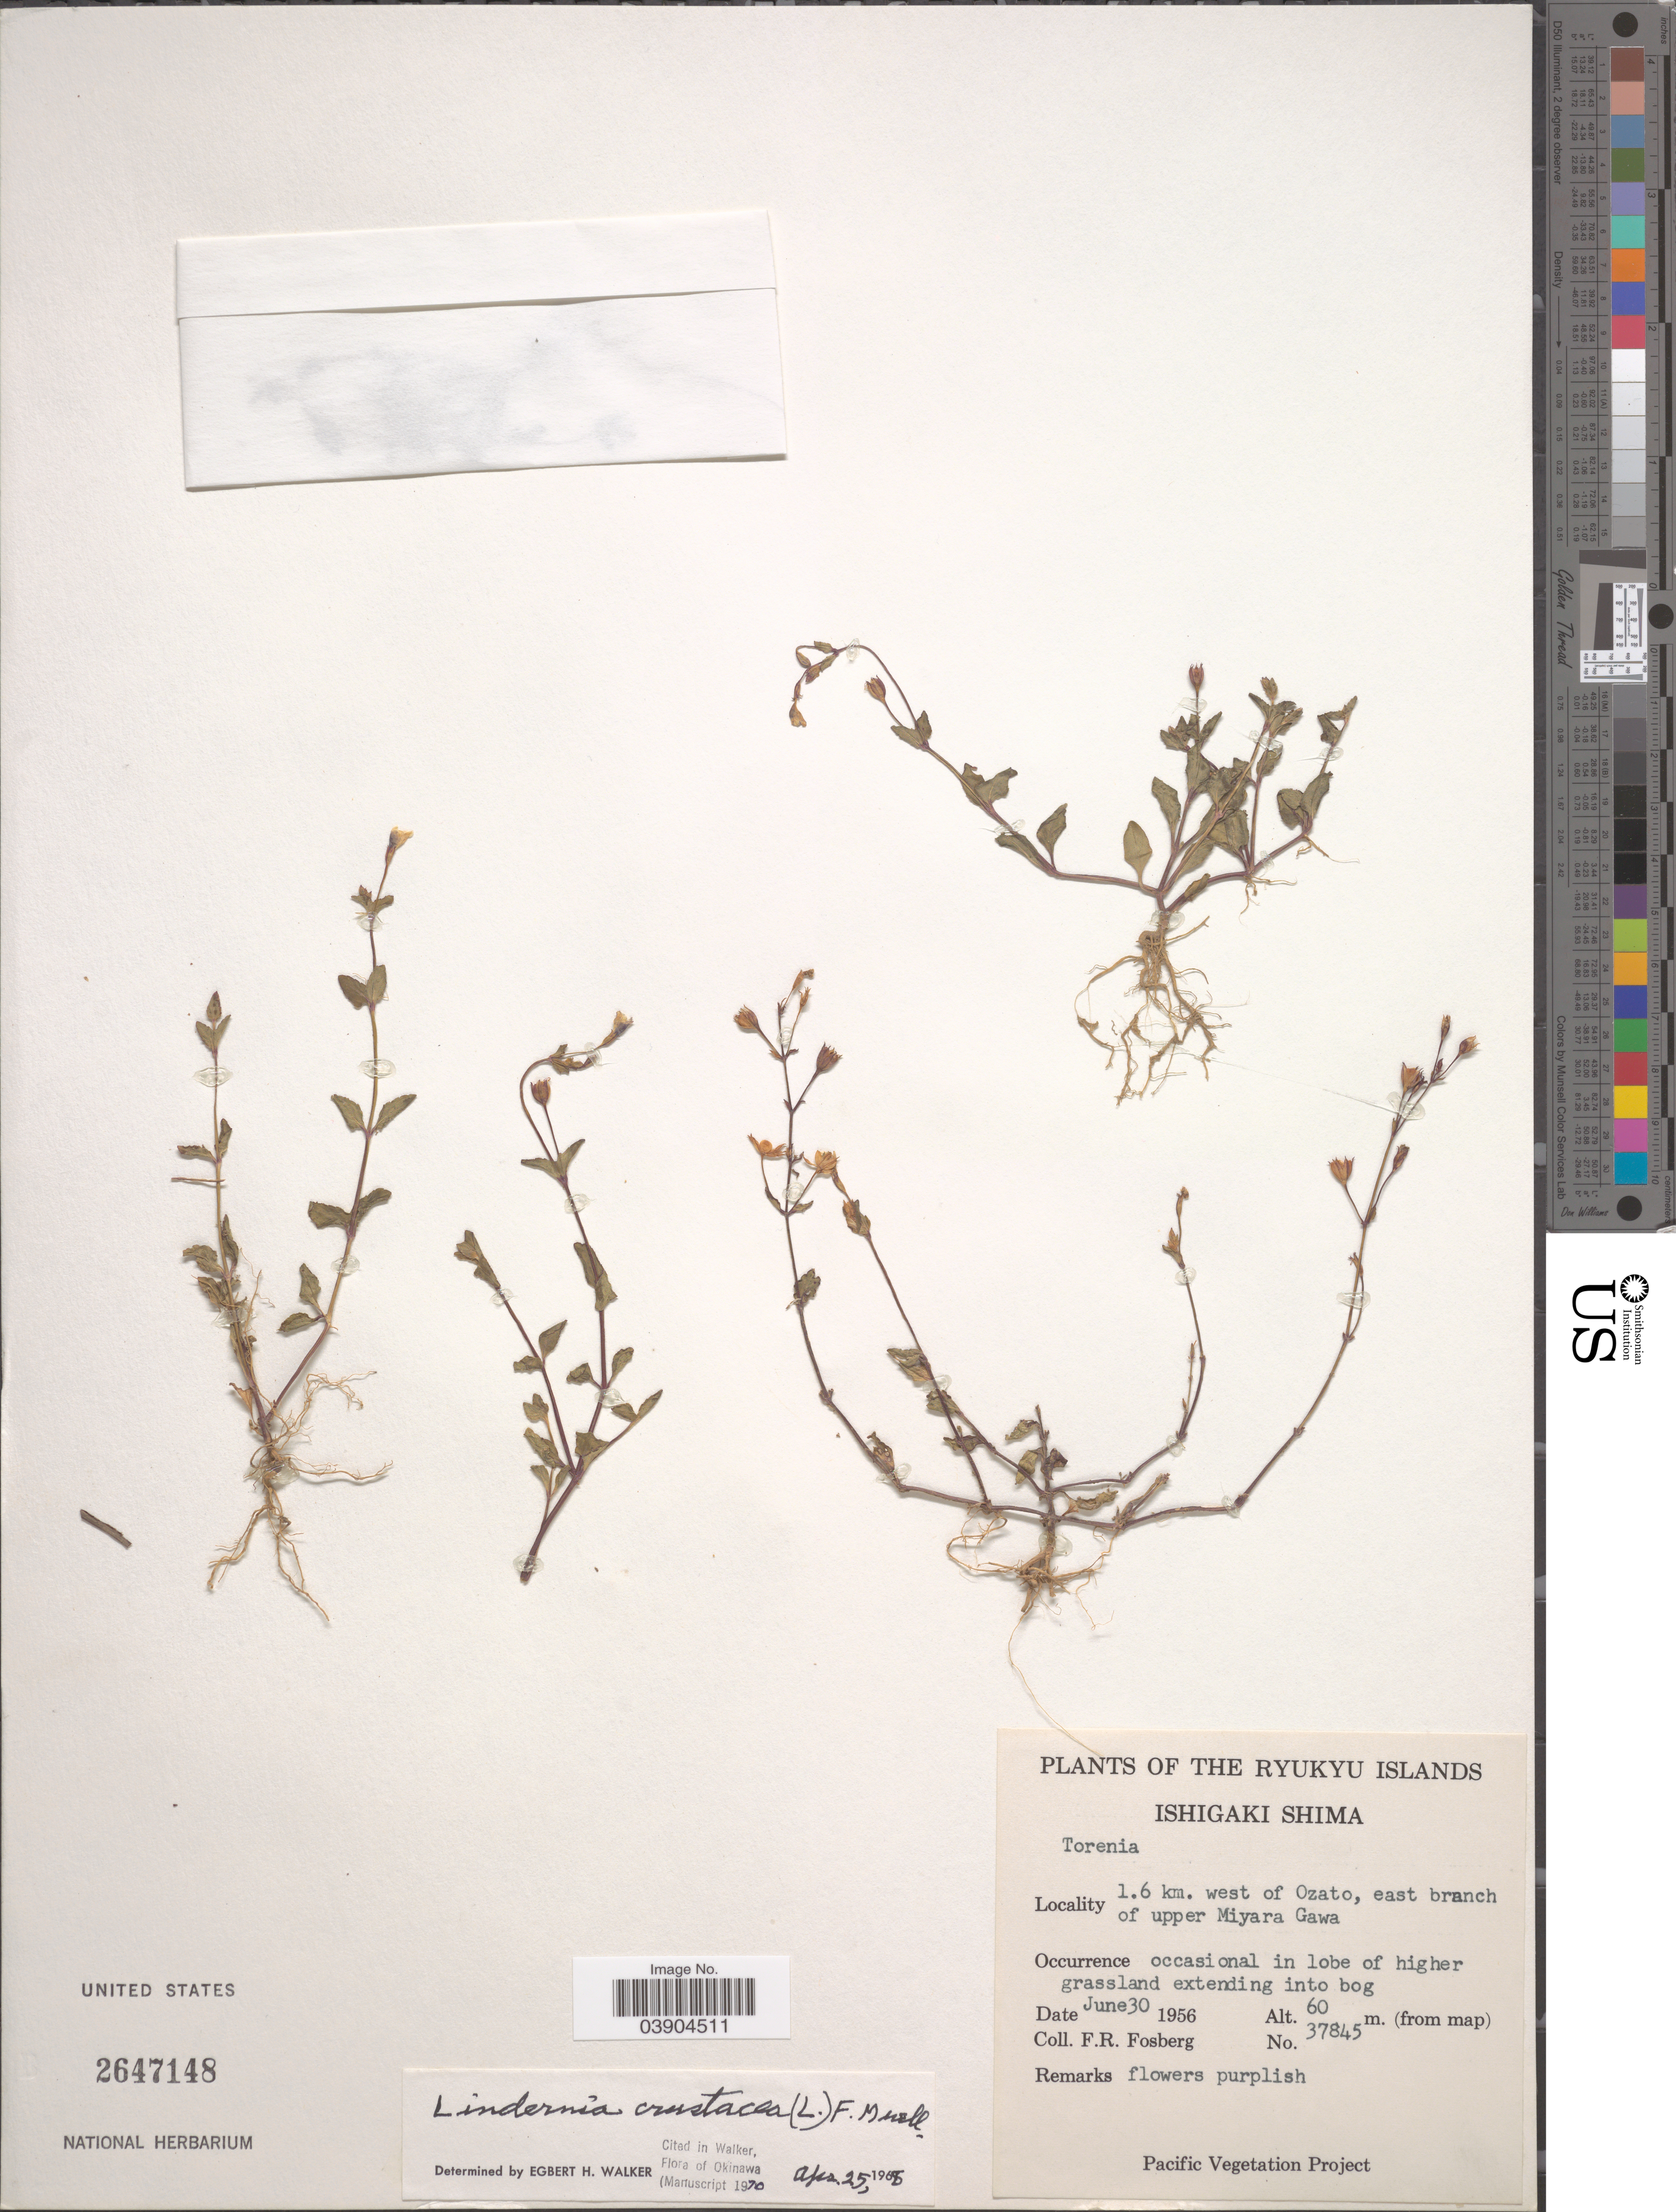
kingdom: Plantae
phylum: Tracheophyta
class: Magnoliopsida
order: Lamiales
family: Linderniaceae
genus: Lindernia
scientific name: Lindernia crustacea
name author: (L.) F. Muell.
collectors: F. R. Fosberg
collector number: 37845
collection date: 1956-06-30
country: Japan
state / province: Okinawa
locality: The Ryukyu Islands. Ishigaki Shima. 1.6 km. west of Ozato, east branch of upper Miyara Gawa.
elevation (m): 60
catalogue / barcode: US 2647148